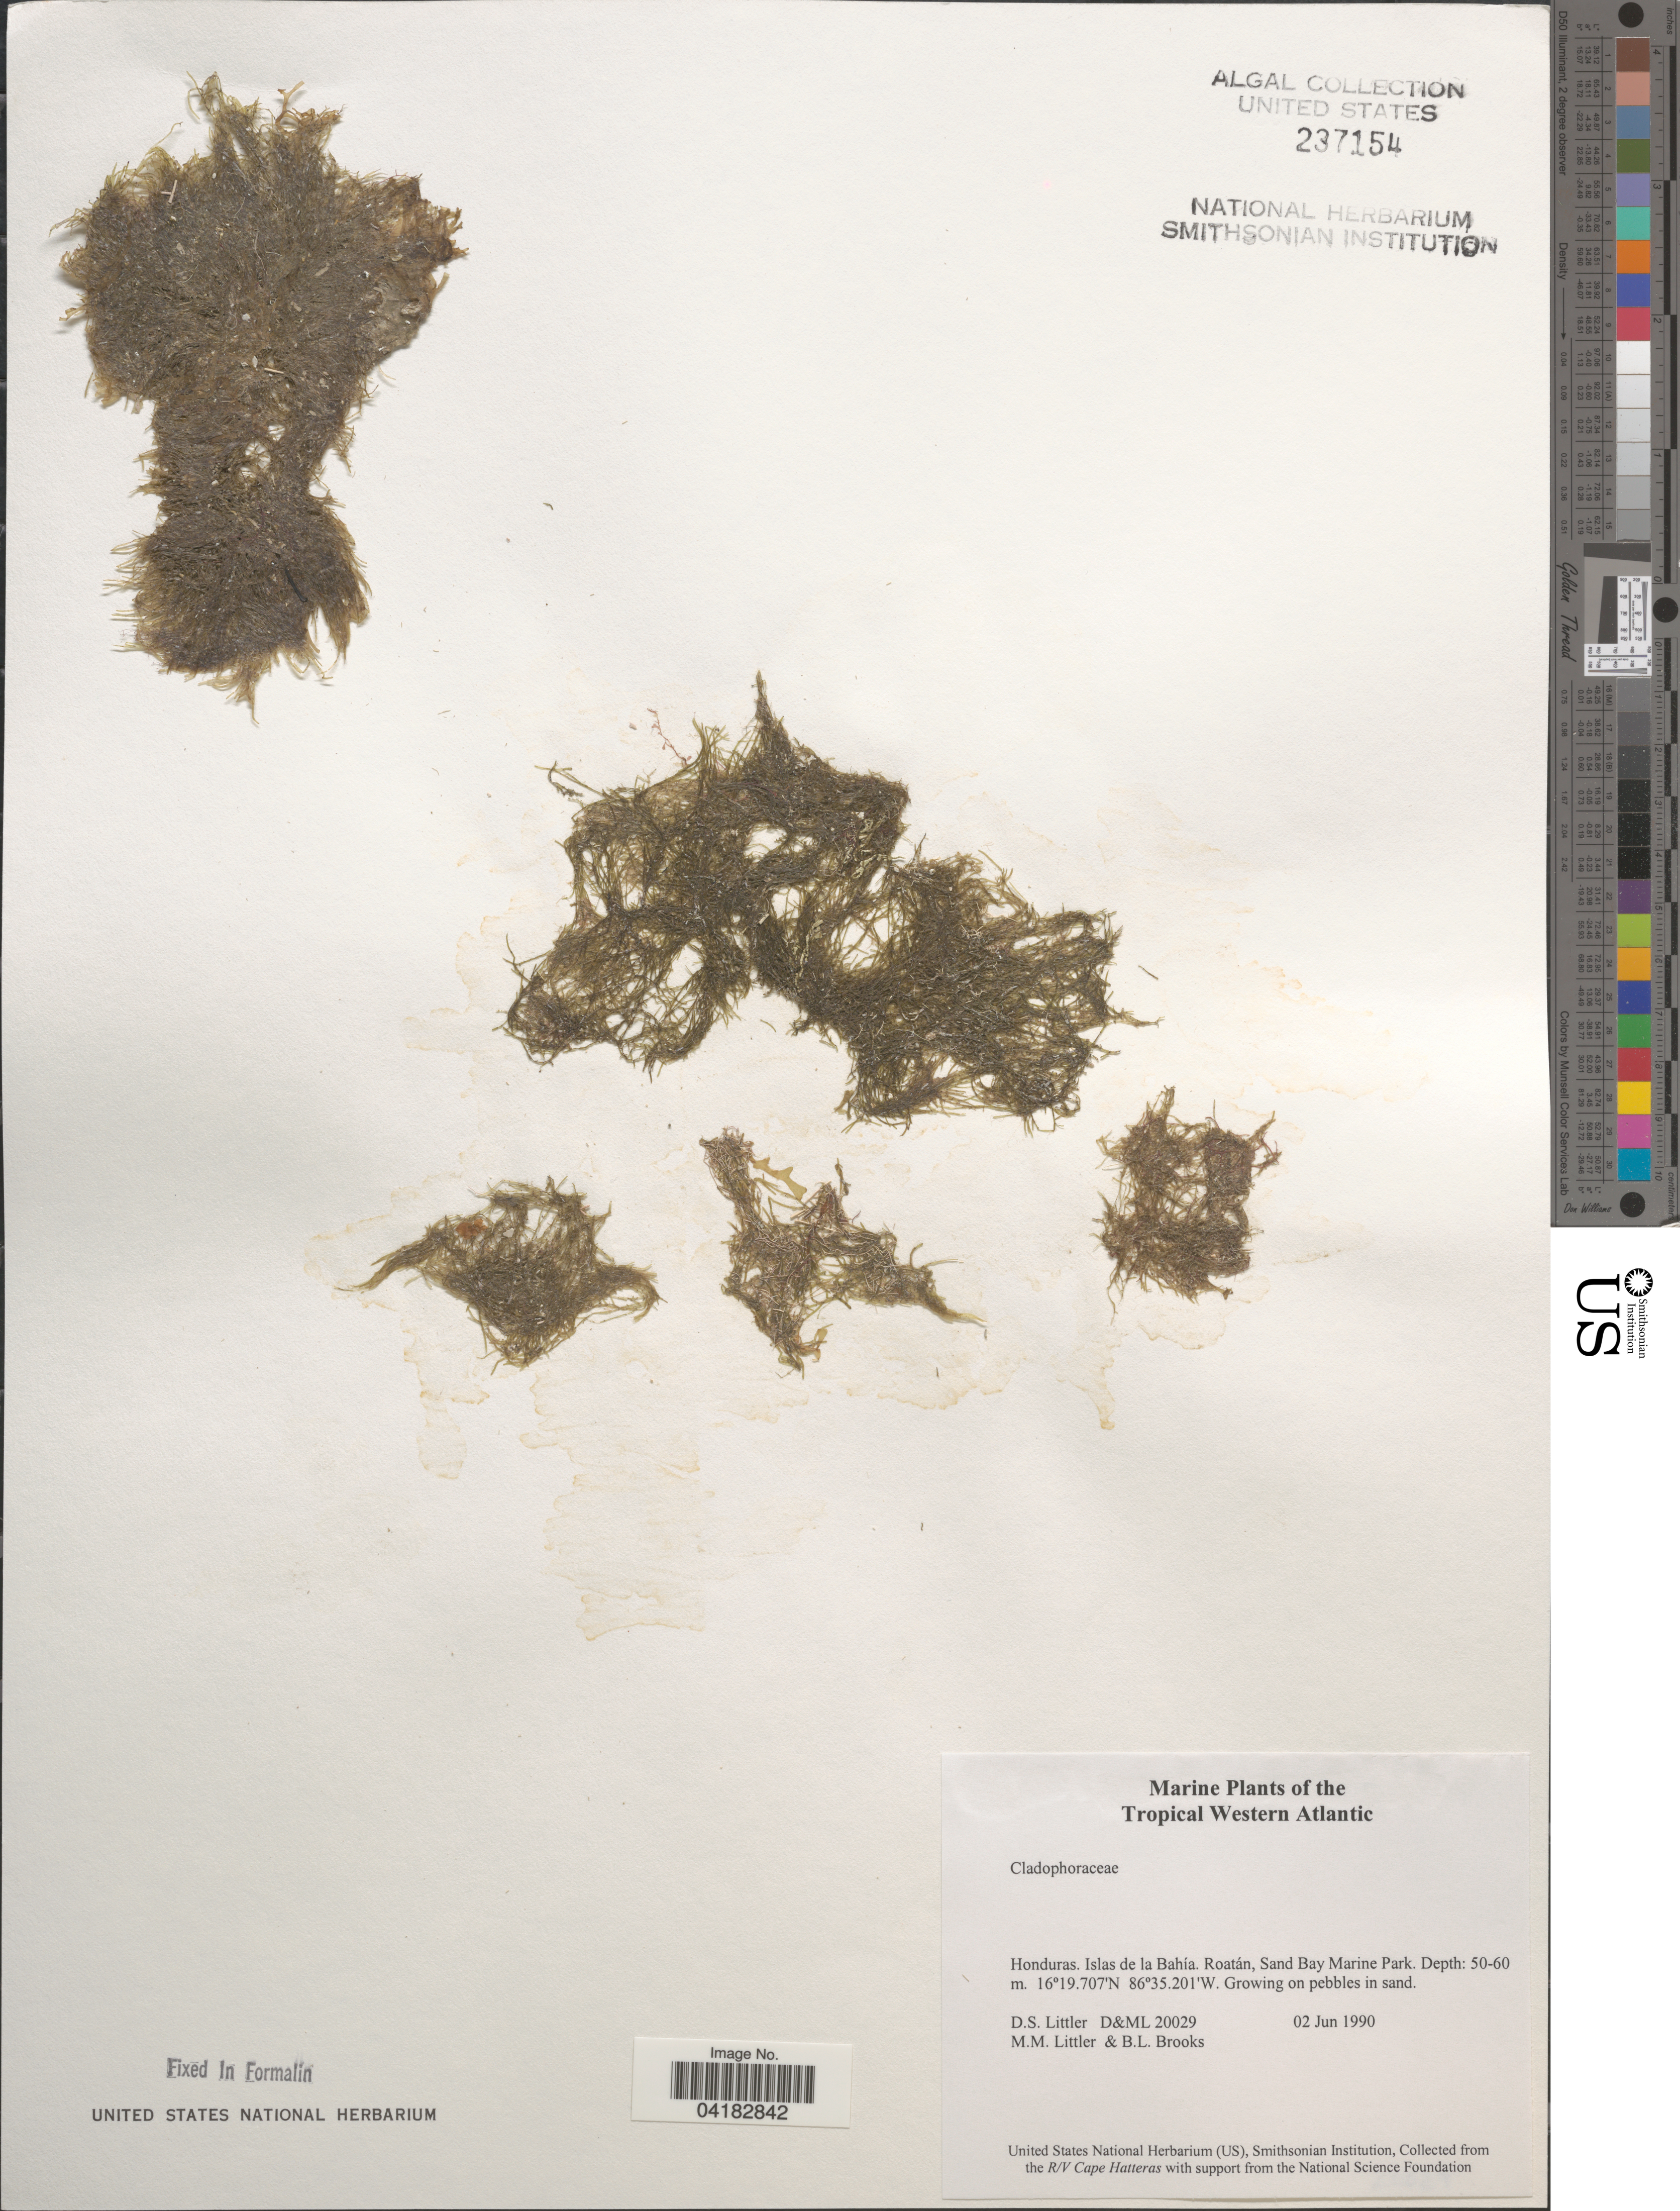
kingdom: Plantae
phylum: Chlorophyta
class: Ulvophyceae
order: Cladophorales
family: Cladophoraceae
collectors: D. S. Littler & B. Brooks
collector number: D&ML20029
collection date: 1990-06-02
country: Honduras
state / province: Islas de la Bahía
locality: Tropical Western Atlantic. Roatán, Sand Bay Marine Park.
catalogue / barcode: US 237154